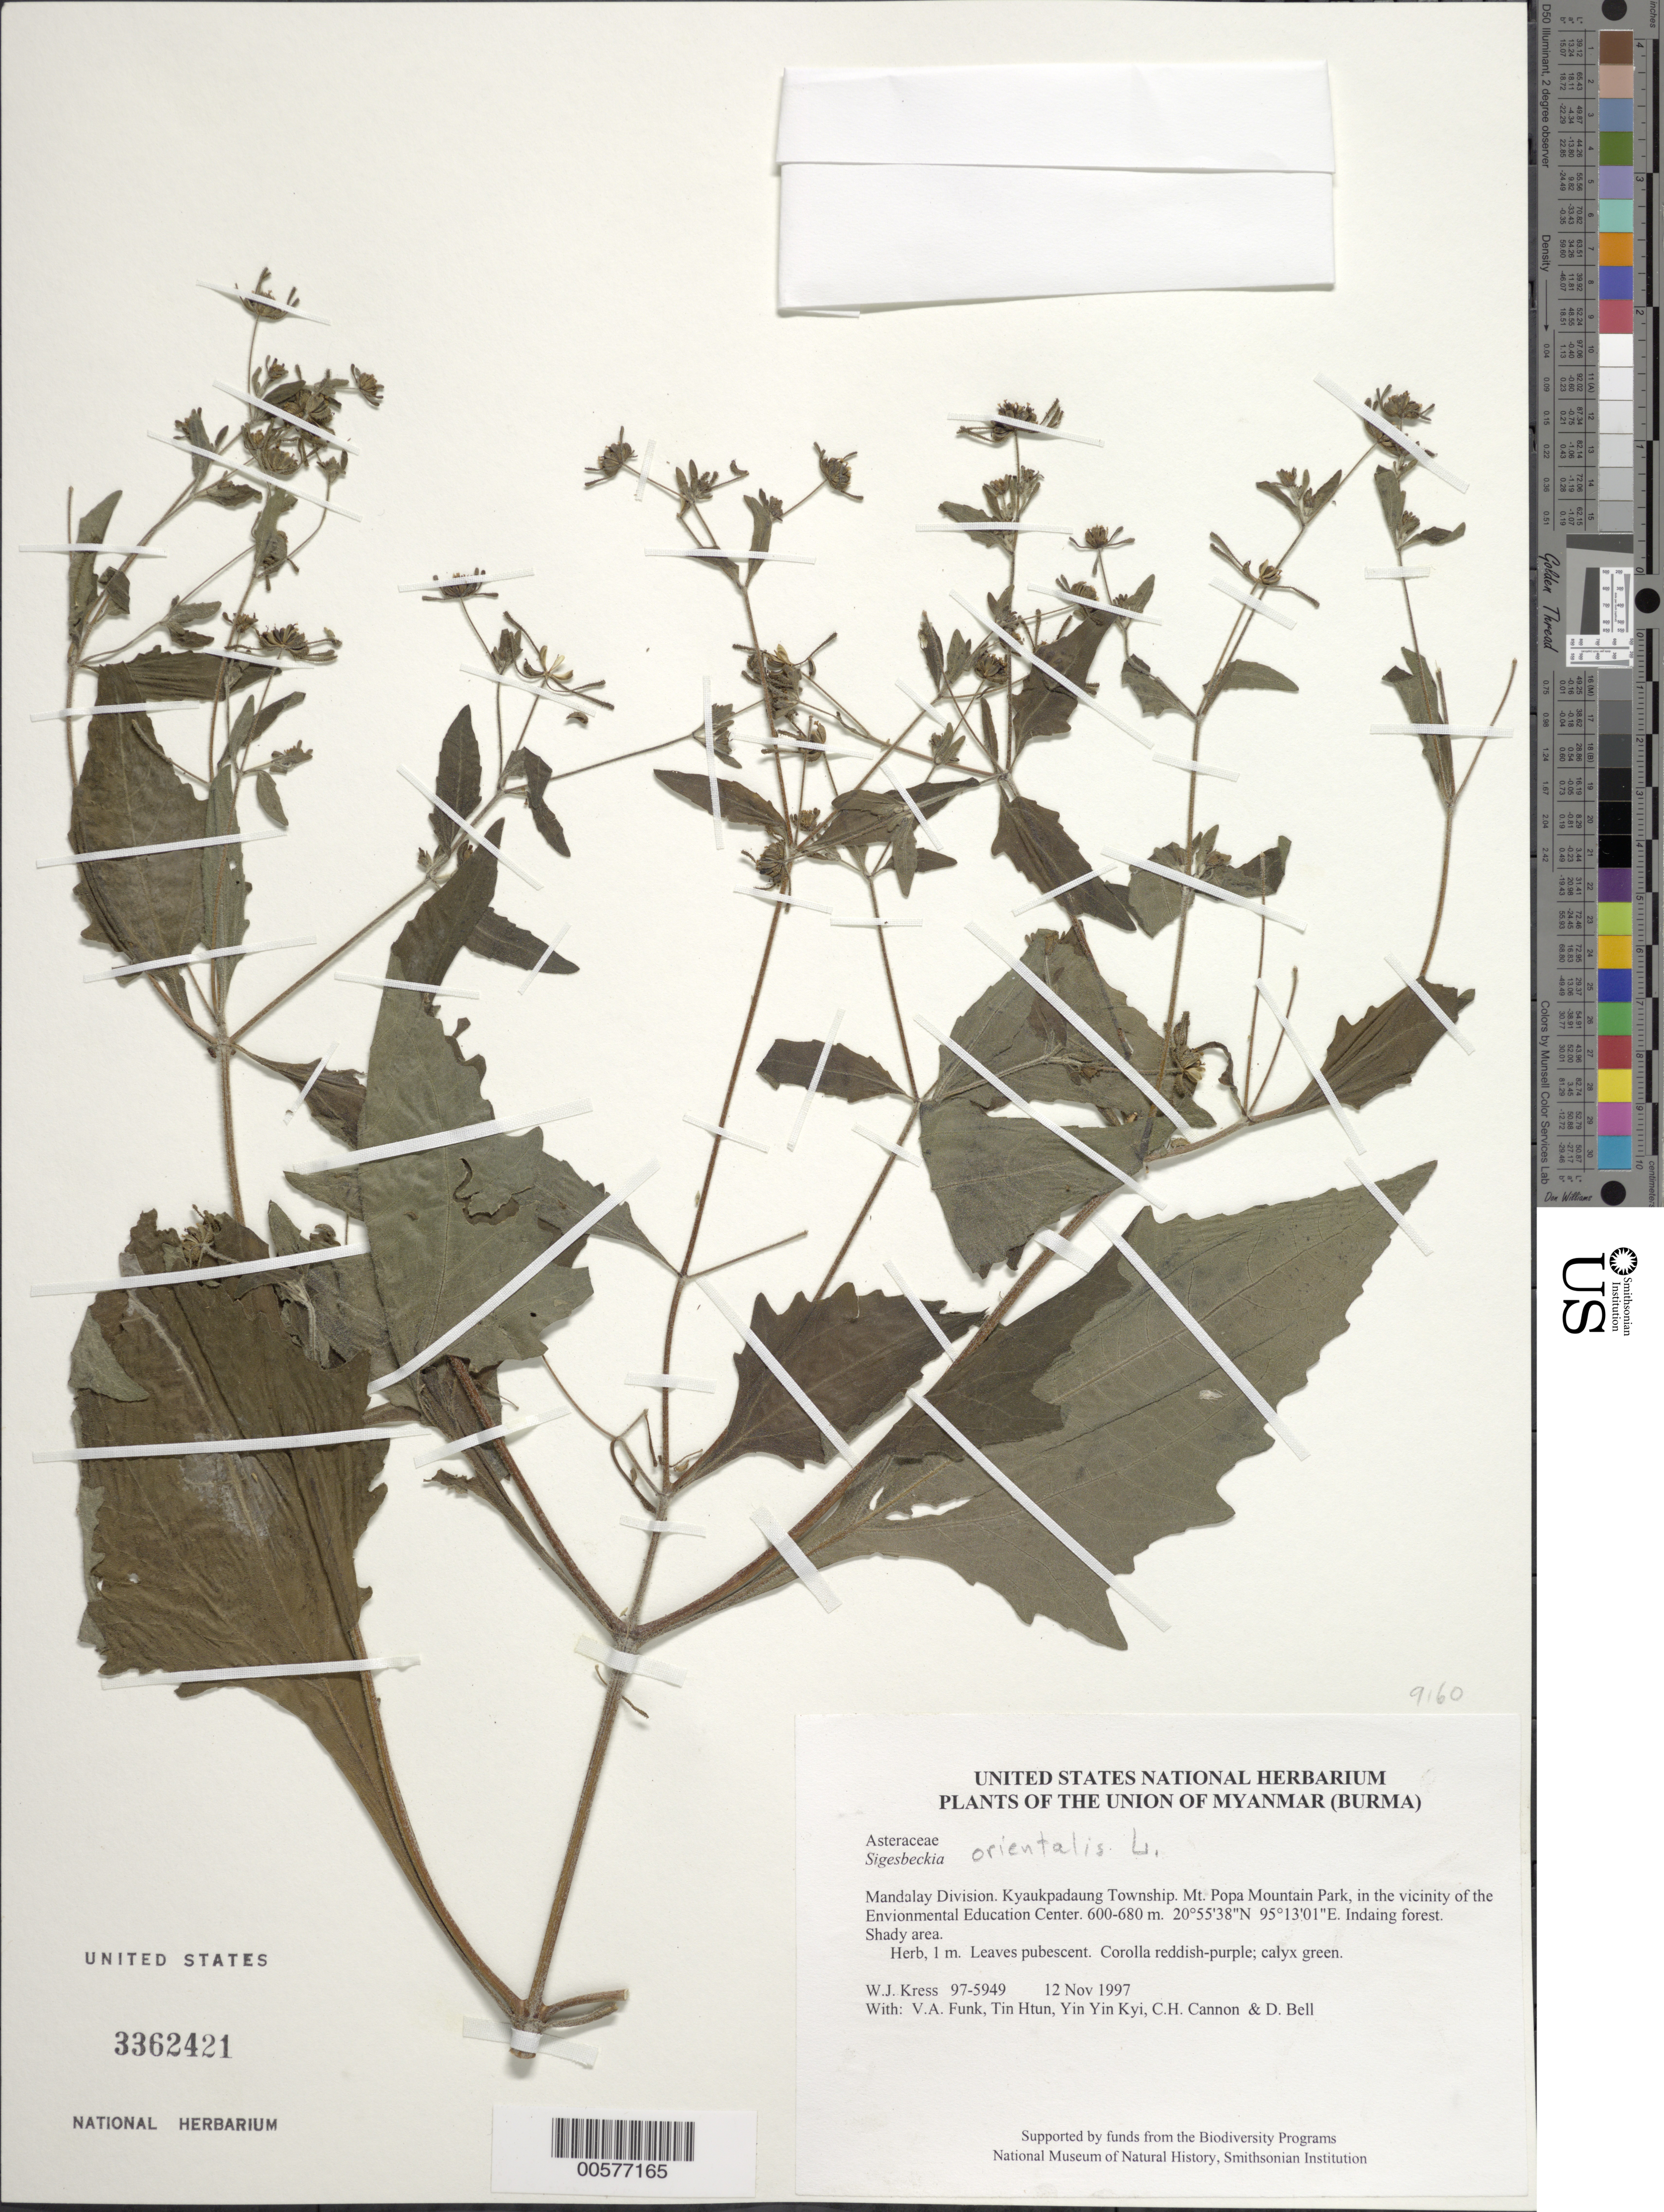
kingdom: Plantae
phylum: Tracheophyta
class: Magnoliopsida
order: Asterales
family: Asteraceae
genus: Sigesbeckia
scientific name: Sigesbeckia orientalis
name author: L.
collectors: W. J. Kress, V. Funk, Tin Htun, Yin Yin Kyi, C. H. Cannon & D. A. Bell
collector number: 97-5949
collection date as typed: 12 Nov 1997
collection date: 1997-11-12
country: Myanmar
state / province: Mandalay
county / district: Kyaukpadaung Township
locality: Mt. Popa Mountain Park, in the vicinity of the Envionmental Education Center.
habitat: Indaing forest. Shady area.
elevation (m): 600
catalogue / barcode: US 3362421